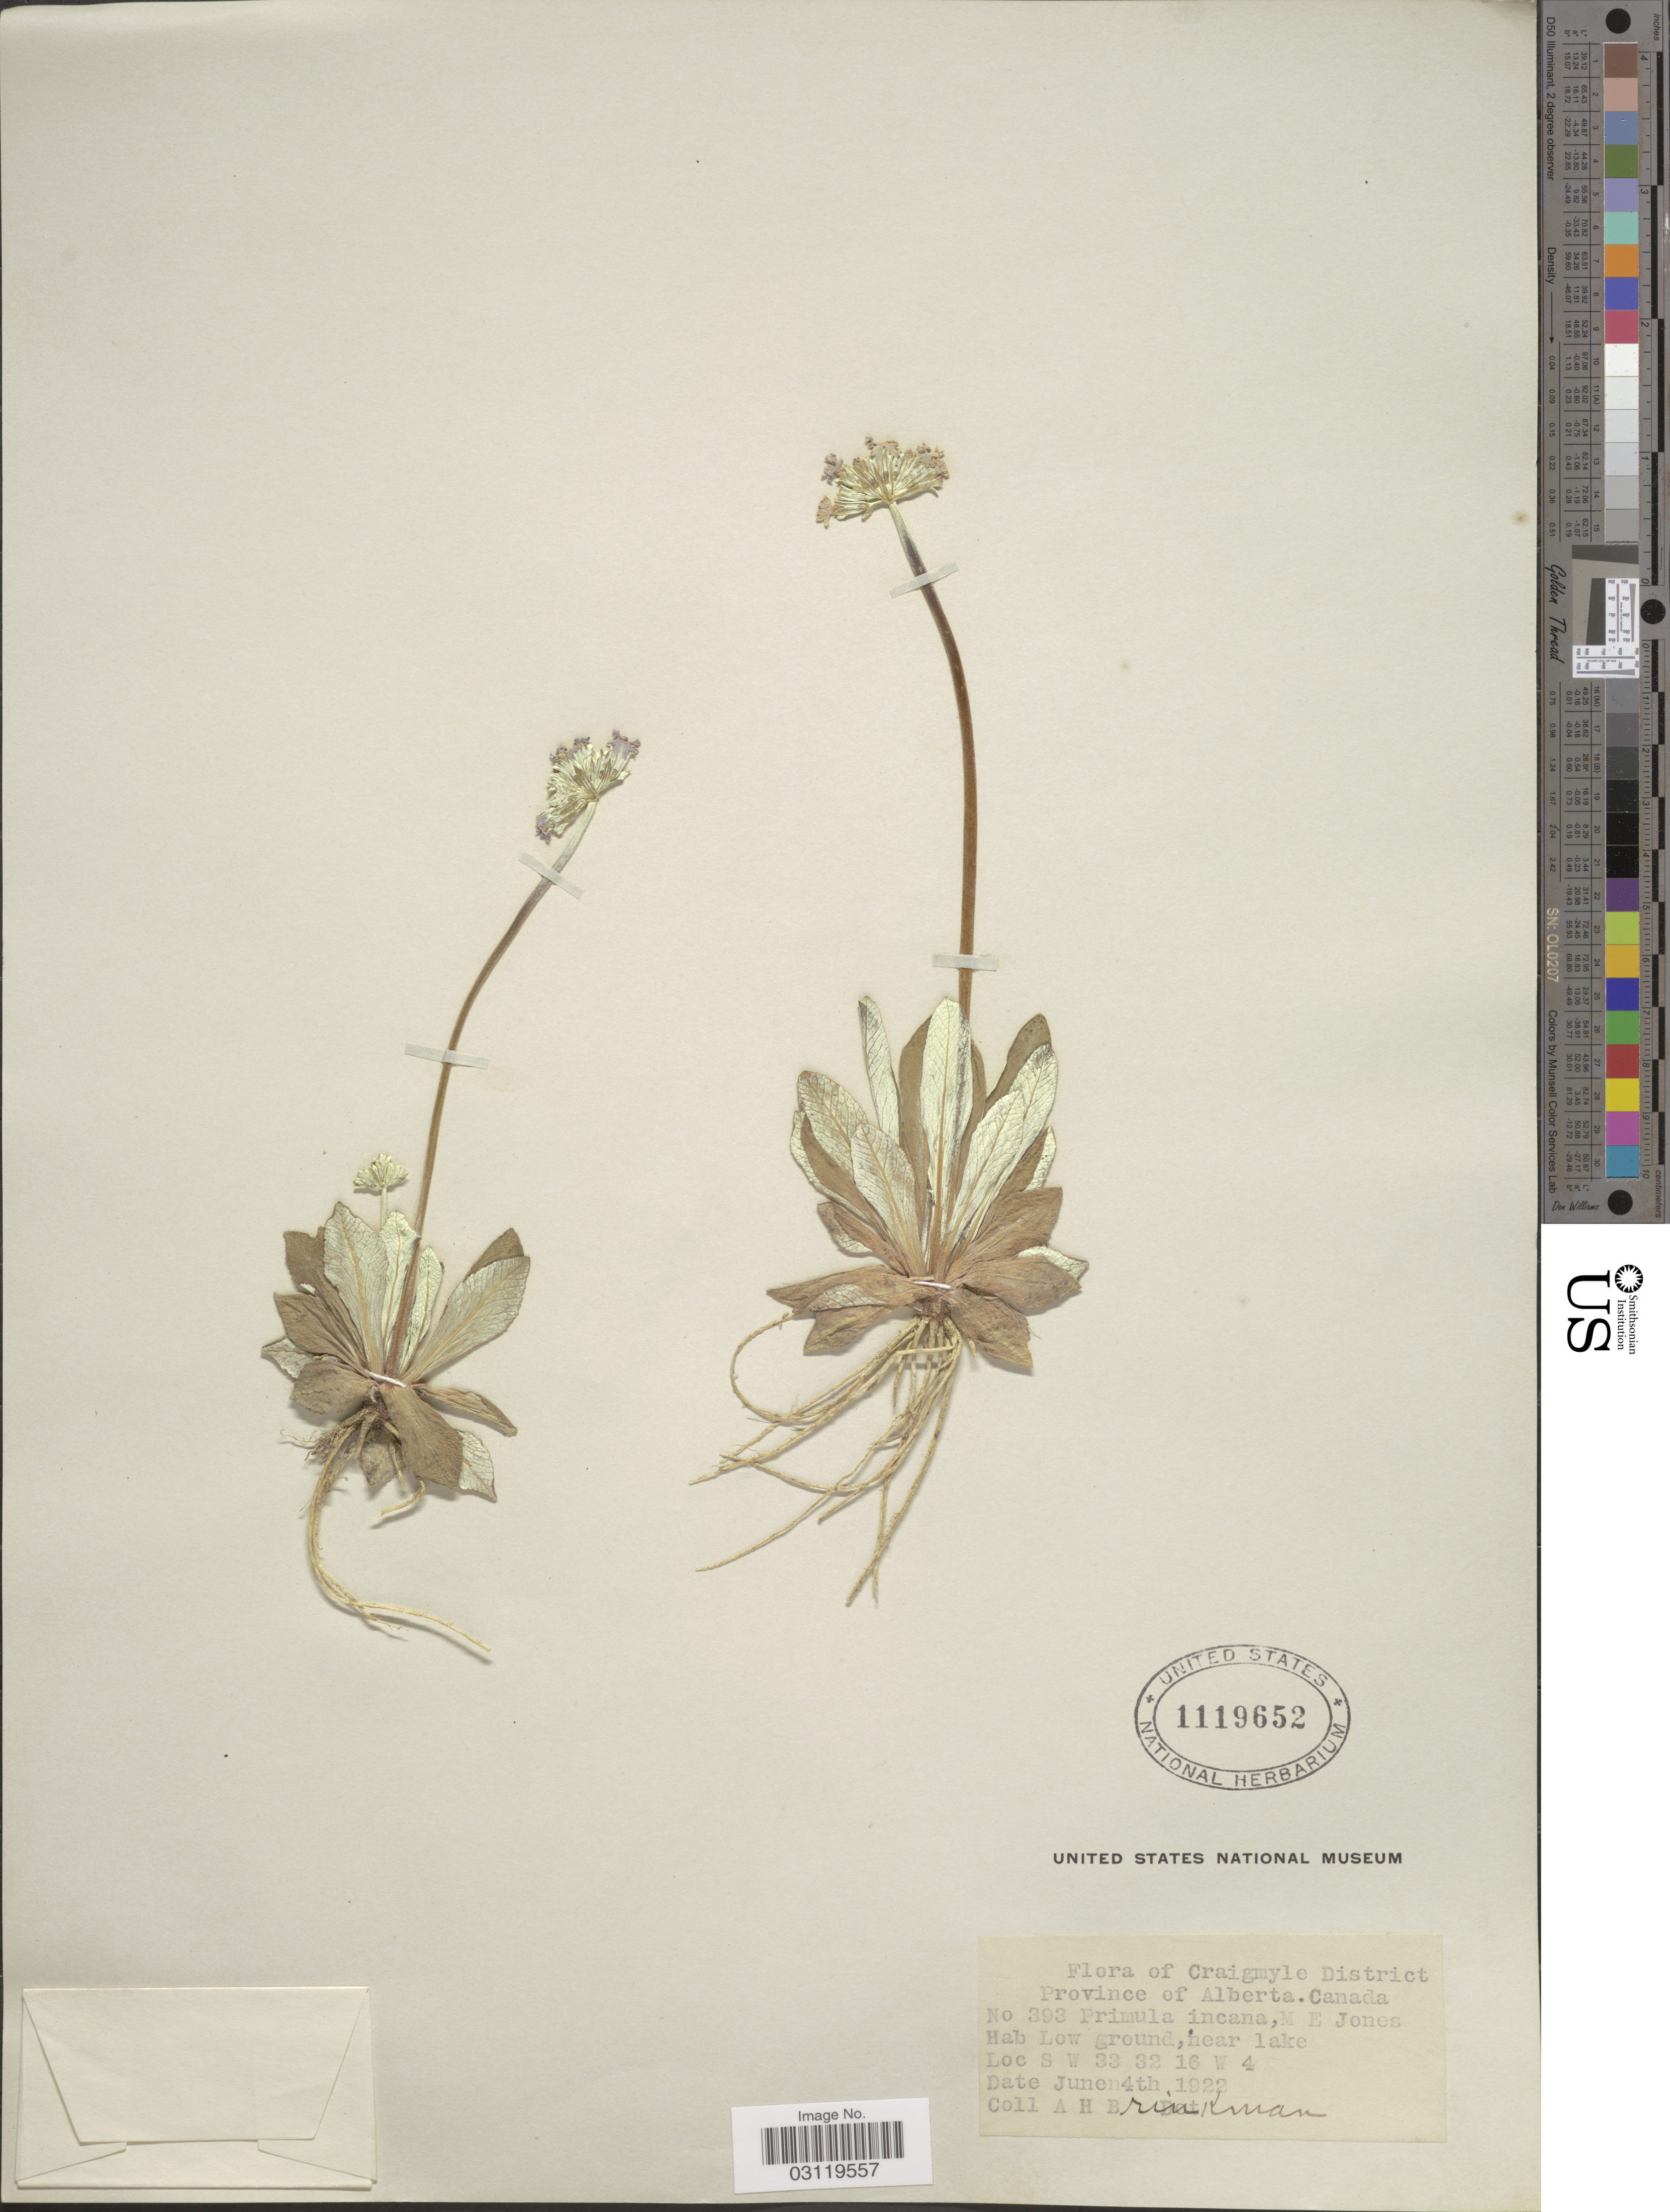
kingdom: Plantae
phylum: Tracheophyta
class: Magnoliopsida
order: Ericales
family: Primulaceae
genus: Primula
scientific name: Primula incana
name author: M.E. Jones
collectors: A. Brinkman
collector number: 393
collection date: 1922-06-04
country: Canada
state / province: Alberta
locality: Craigmyle District, SW33 32 16 W 4.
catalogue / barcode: US 1119652